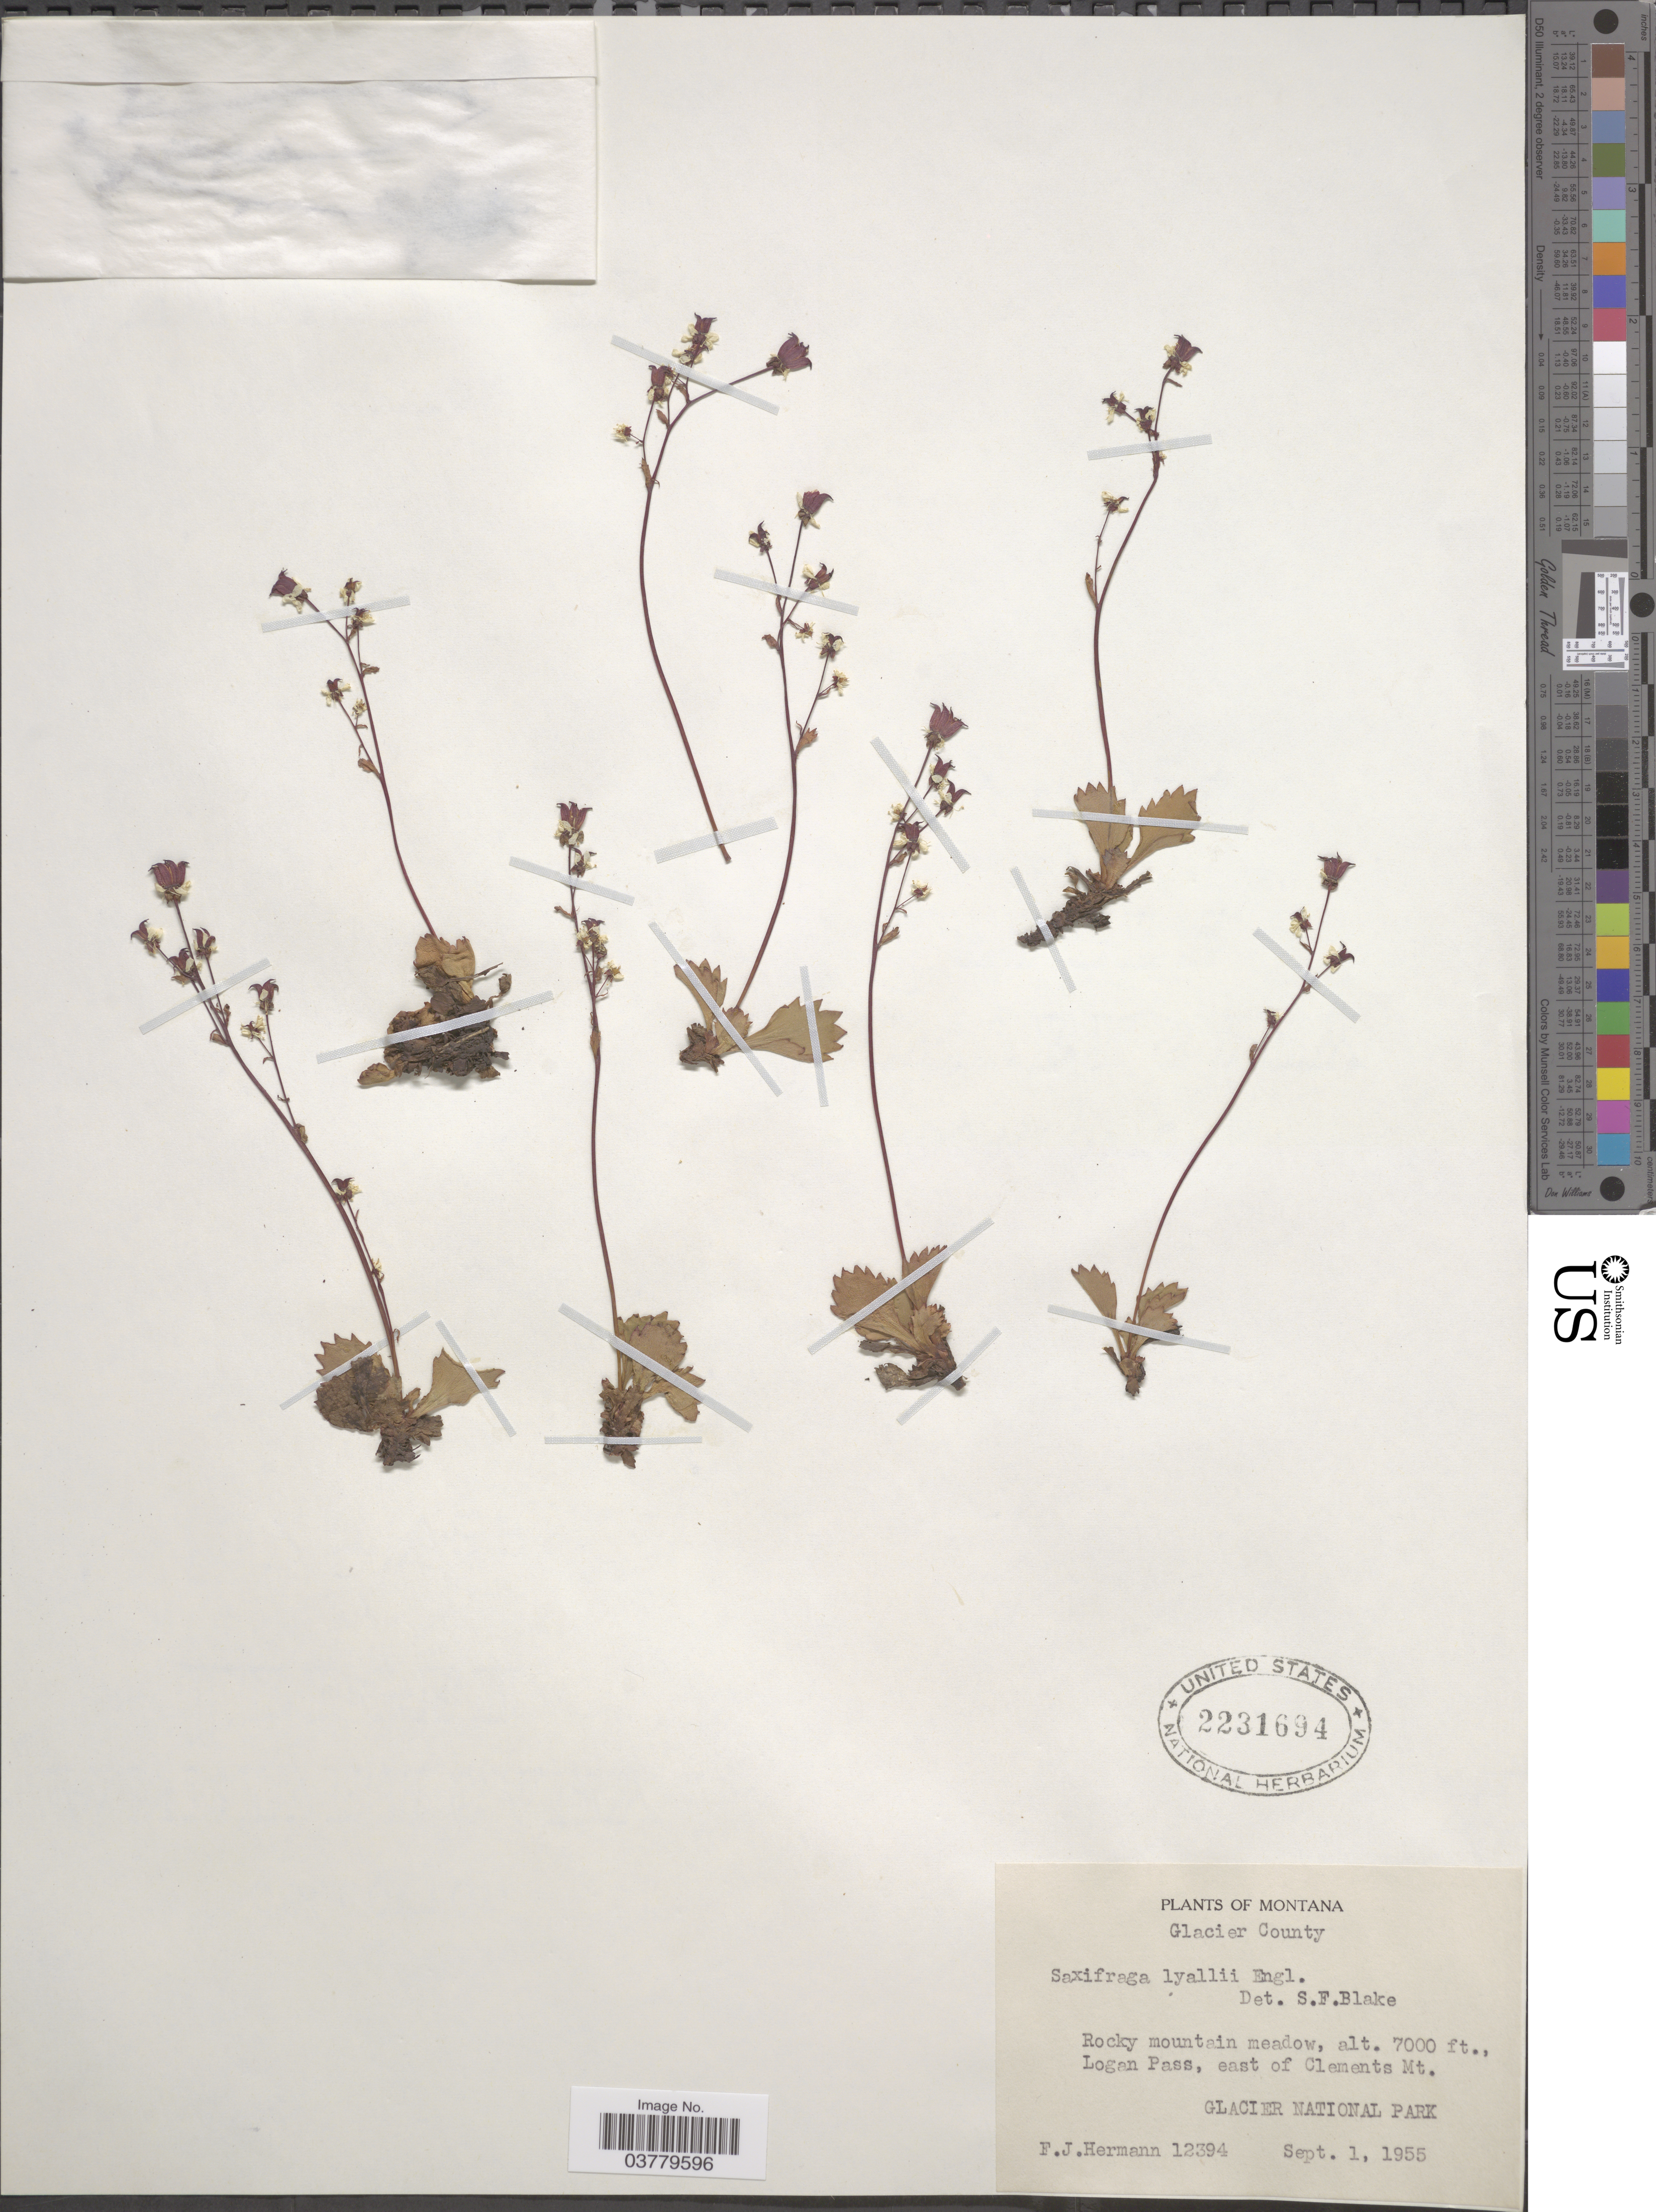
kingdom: Plantae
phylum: Tracheophyta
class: Magnoliopsida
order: Saxifragales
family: Saxifragaceae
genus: Micranthes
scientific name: Micranthes lyalii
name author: (Engl.) Small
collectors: F. J. Hermann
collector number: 12394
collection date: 1955-09-01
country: United States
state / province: Montana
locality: Glacier County. Logan Pass, east of Clements Mt. Glacier National Park.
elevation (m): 2134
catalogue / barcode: US 2231694